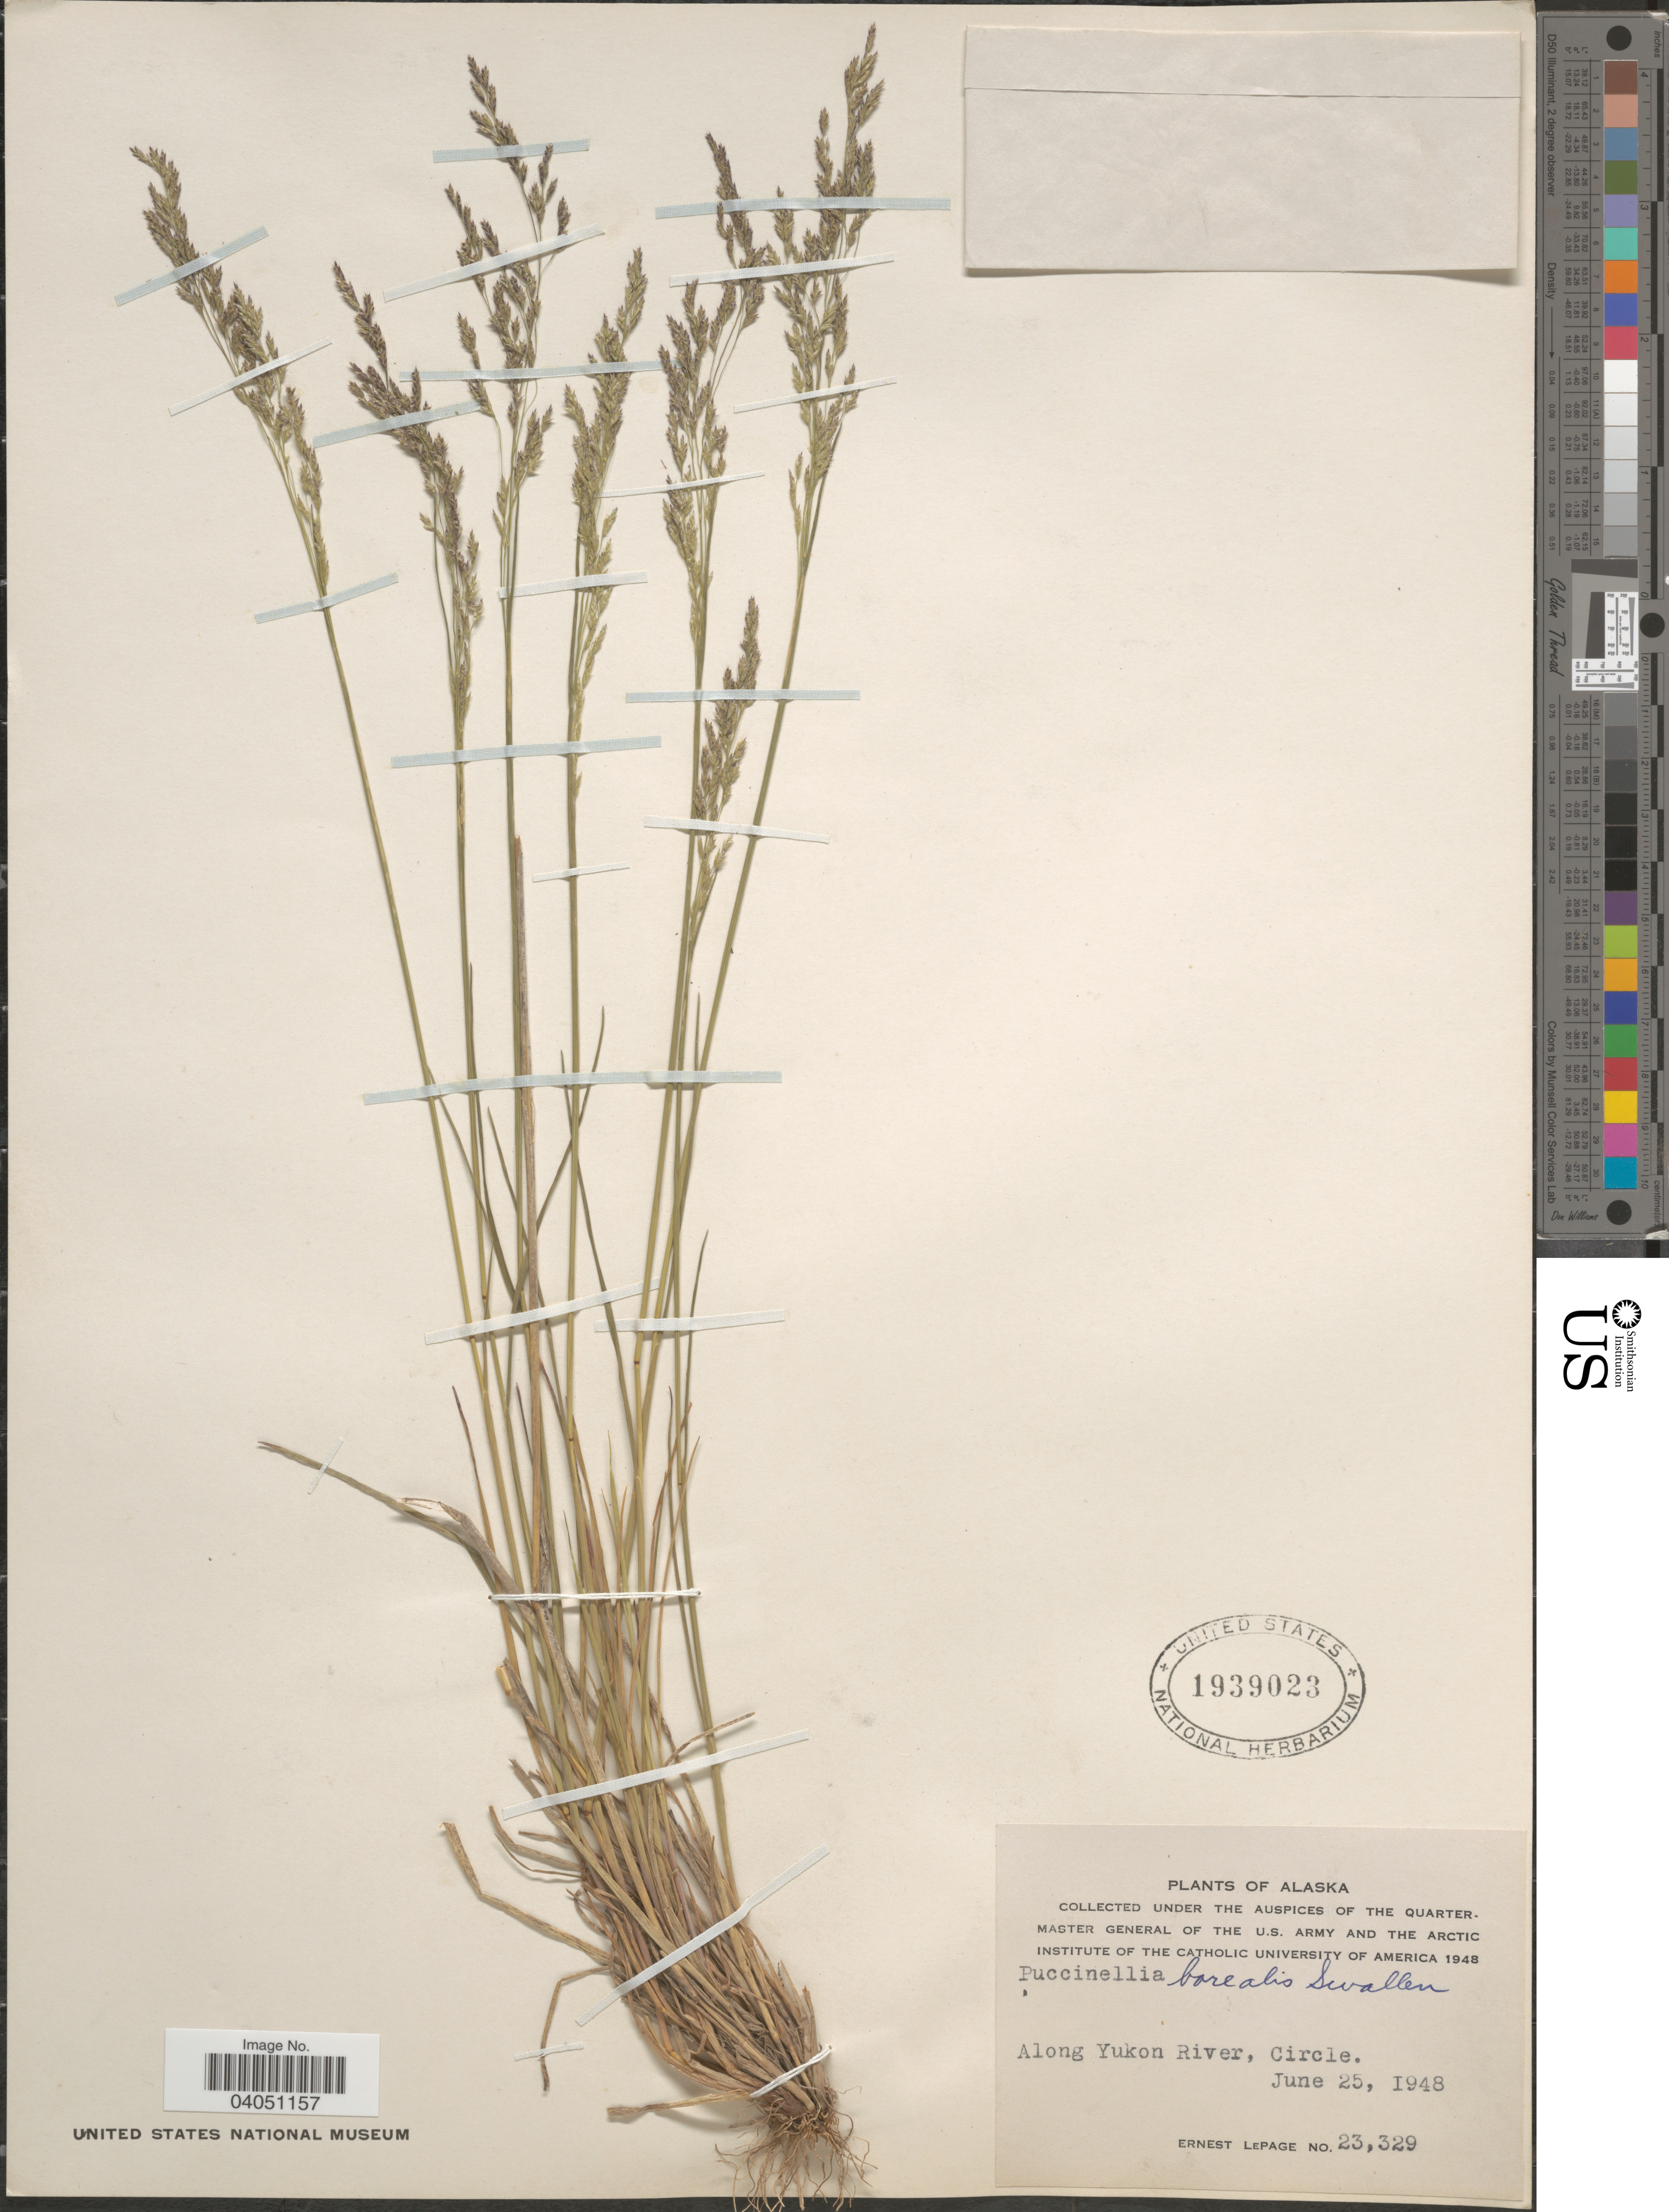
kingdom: Plantae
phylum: Tracheophyta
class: Liliopsida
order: Poales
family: Poaceae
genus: Puccinellia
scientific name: Puccinellia borealis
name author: Swallen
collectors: E. Lepage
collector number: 23329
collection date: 1948-06-25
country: United States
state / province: Alaska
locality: Along Yukon River, Circle.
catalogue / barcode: US 1939023